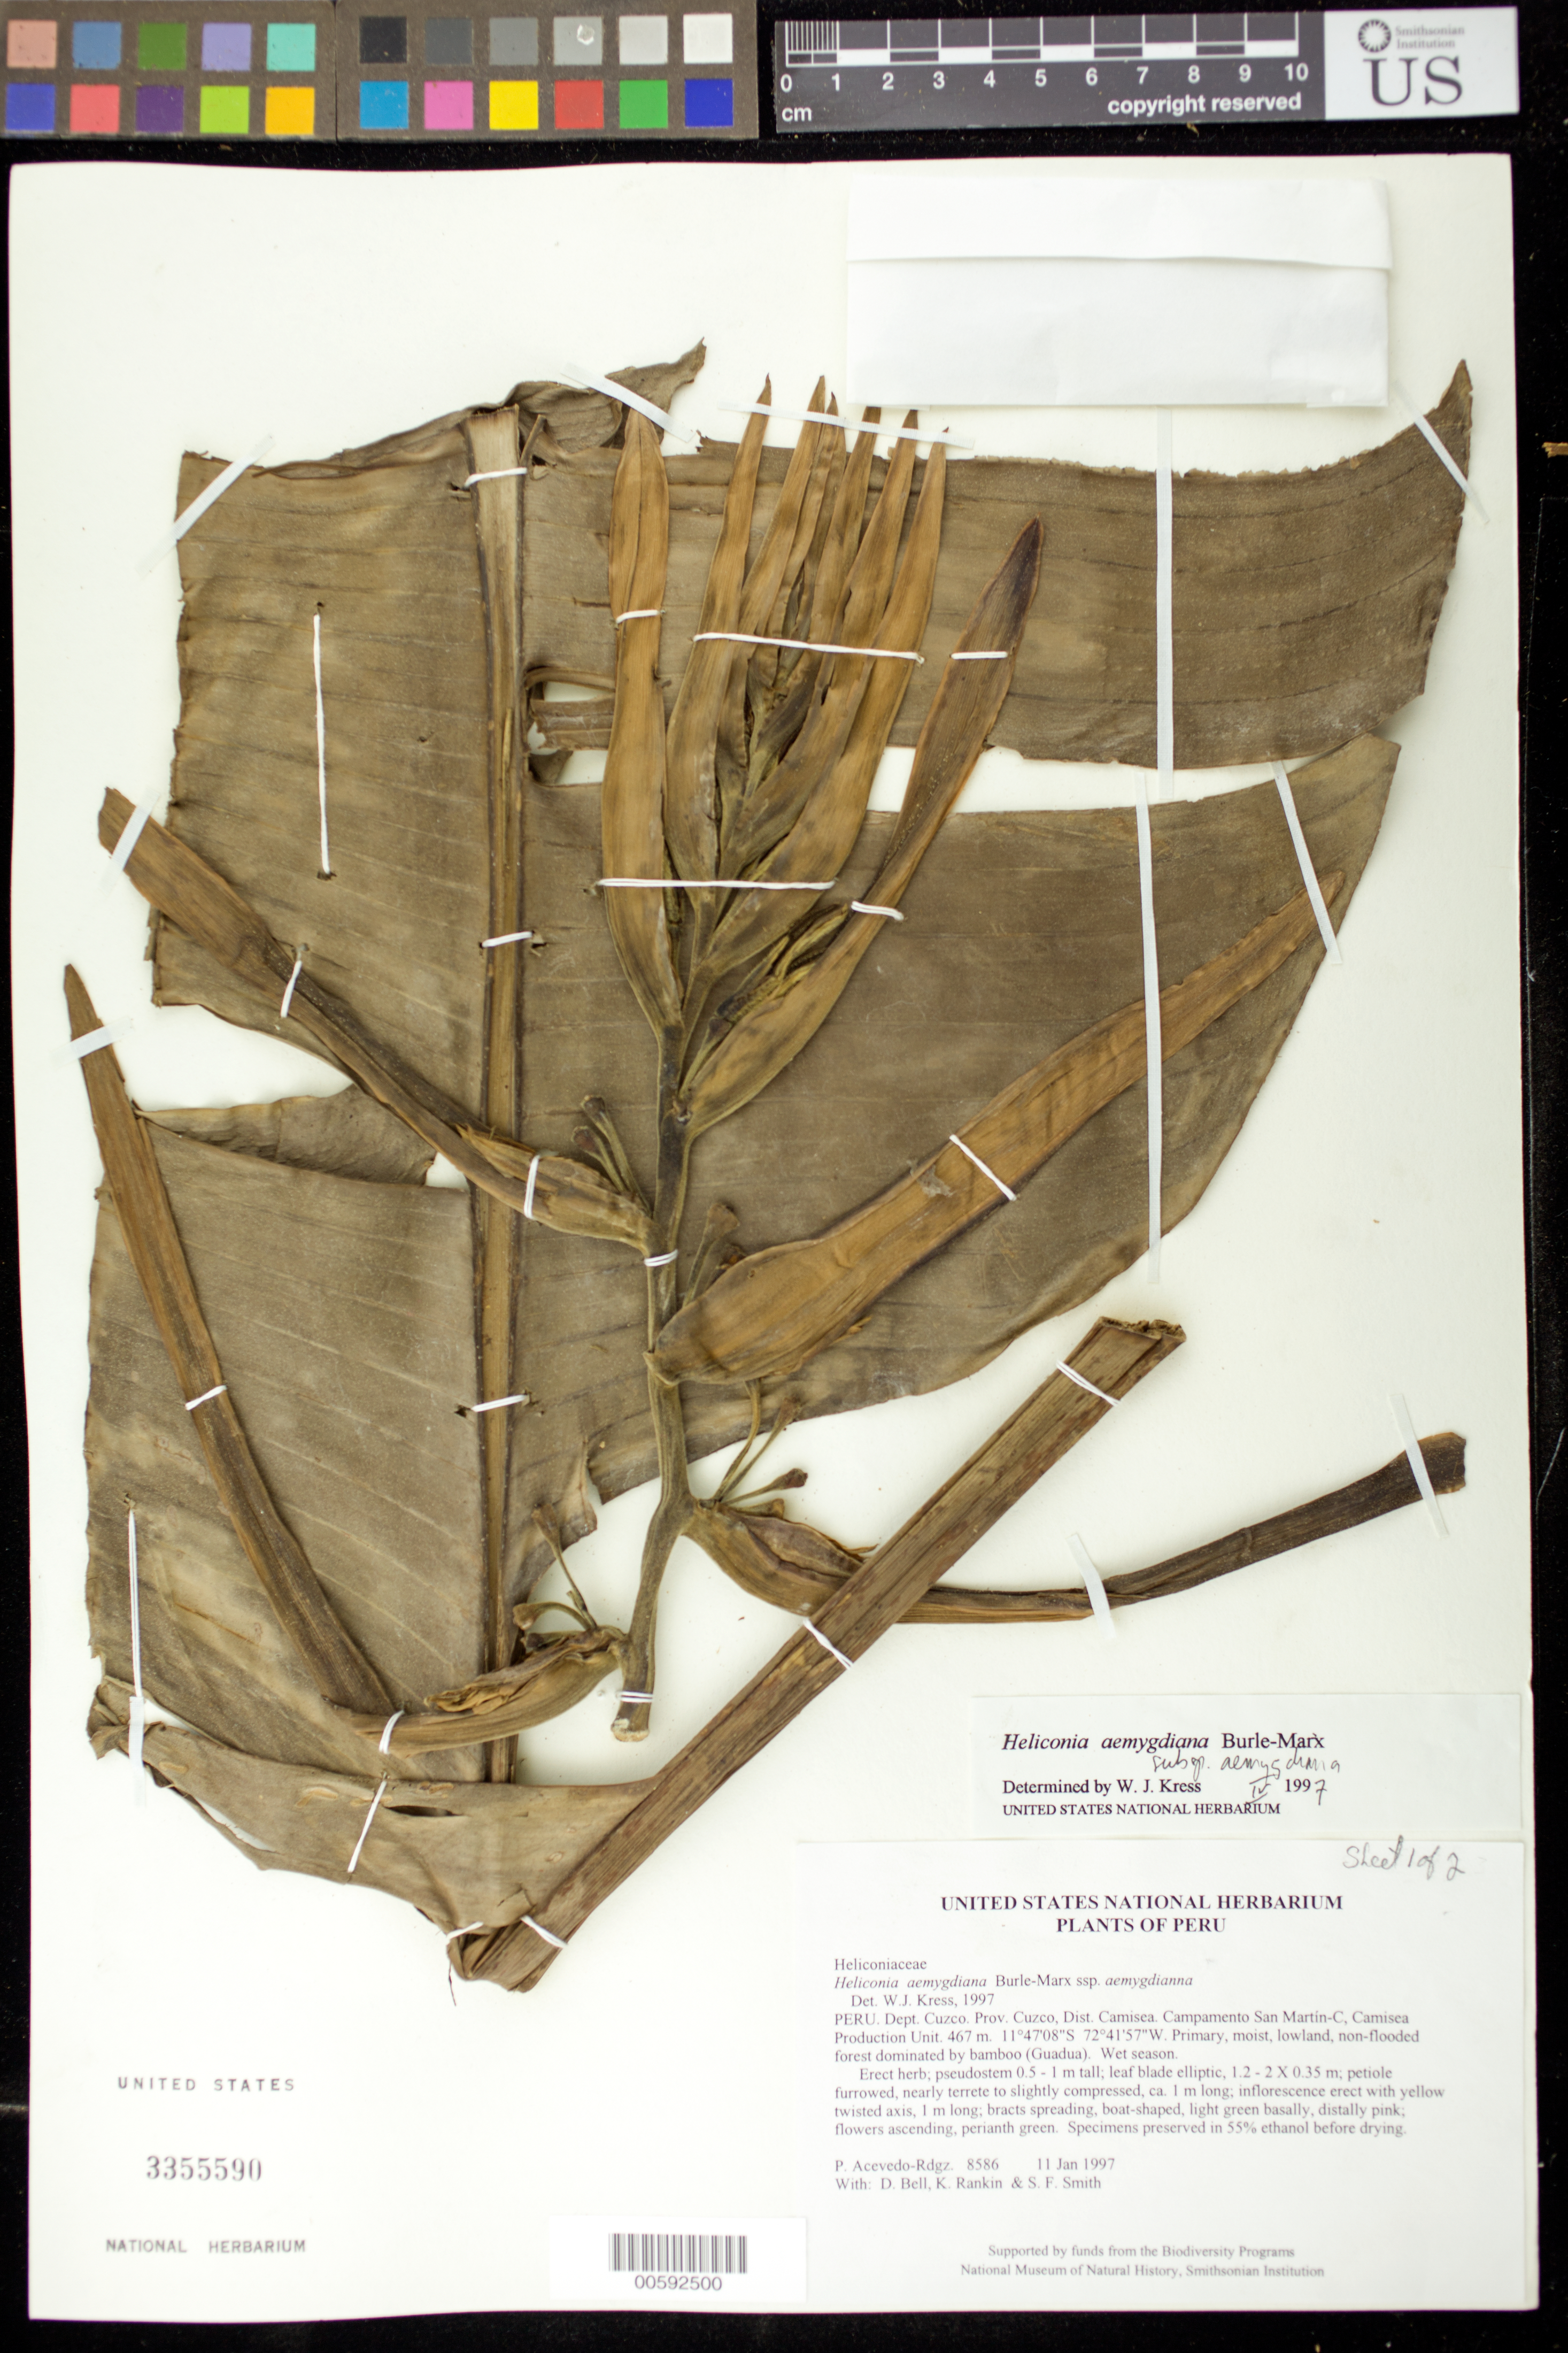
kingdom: Plantae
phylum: Tracheophyta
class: Liliopsida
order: Zingiberales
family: Heliconiaceae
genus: Heliconia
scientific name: Heliconia aemygdiana subsp. aemygdiana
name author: Burle-Marx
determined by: Kress, W. J., (US), Smithsonian Institution - National Museum of Natural History (UNITED STATES)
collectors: P. Acevedo-Rodr., D. A. Bell, K. B. Rankin & S.F. Smith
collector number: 8586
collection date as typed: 11 Jan 1997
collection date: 1997-01-11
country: Peru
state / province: Cusco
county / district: Cusco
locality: Districto Camisea, Campamento San Martín-C, Camisea Production Unit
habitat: Primary, moist, lowland, non-flooded forest dominated by bamboo (Guadua). Wet season.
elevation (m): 467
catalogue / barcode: US 3355590